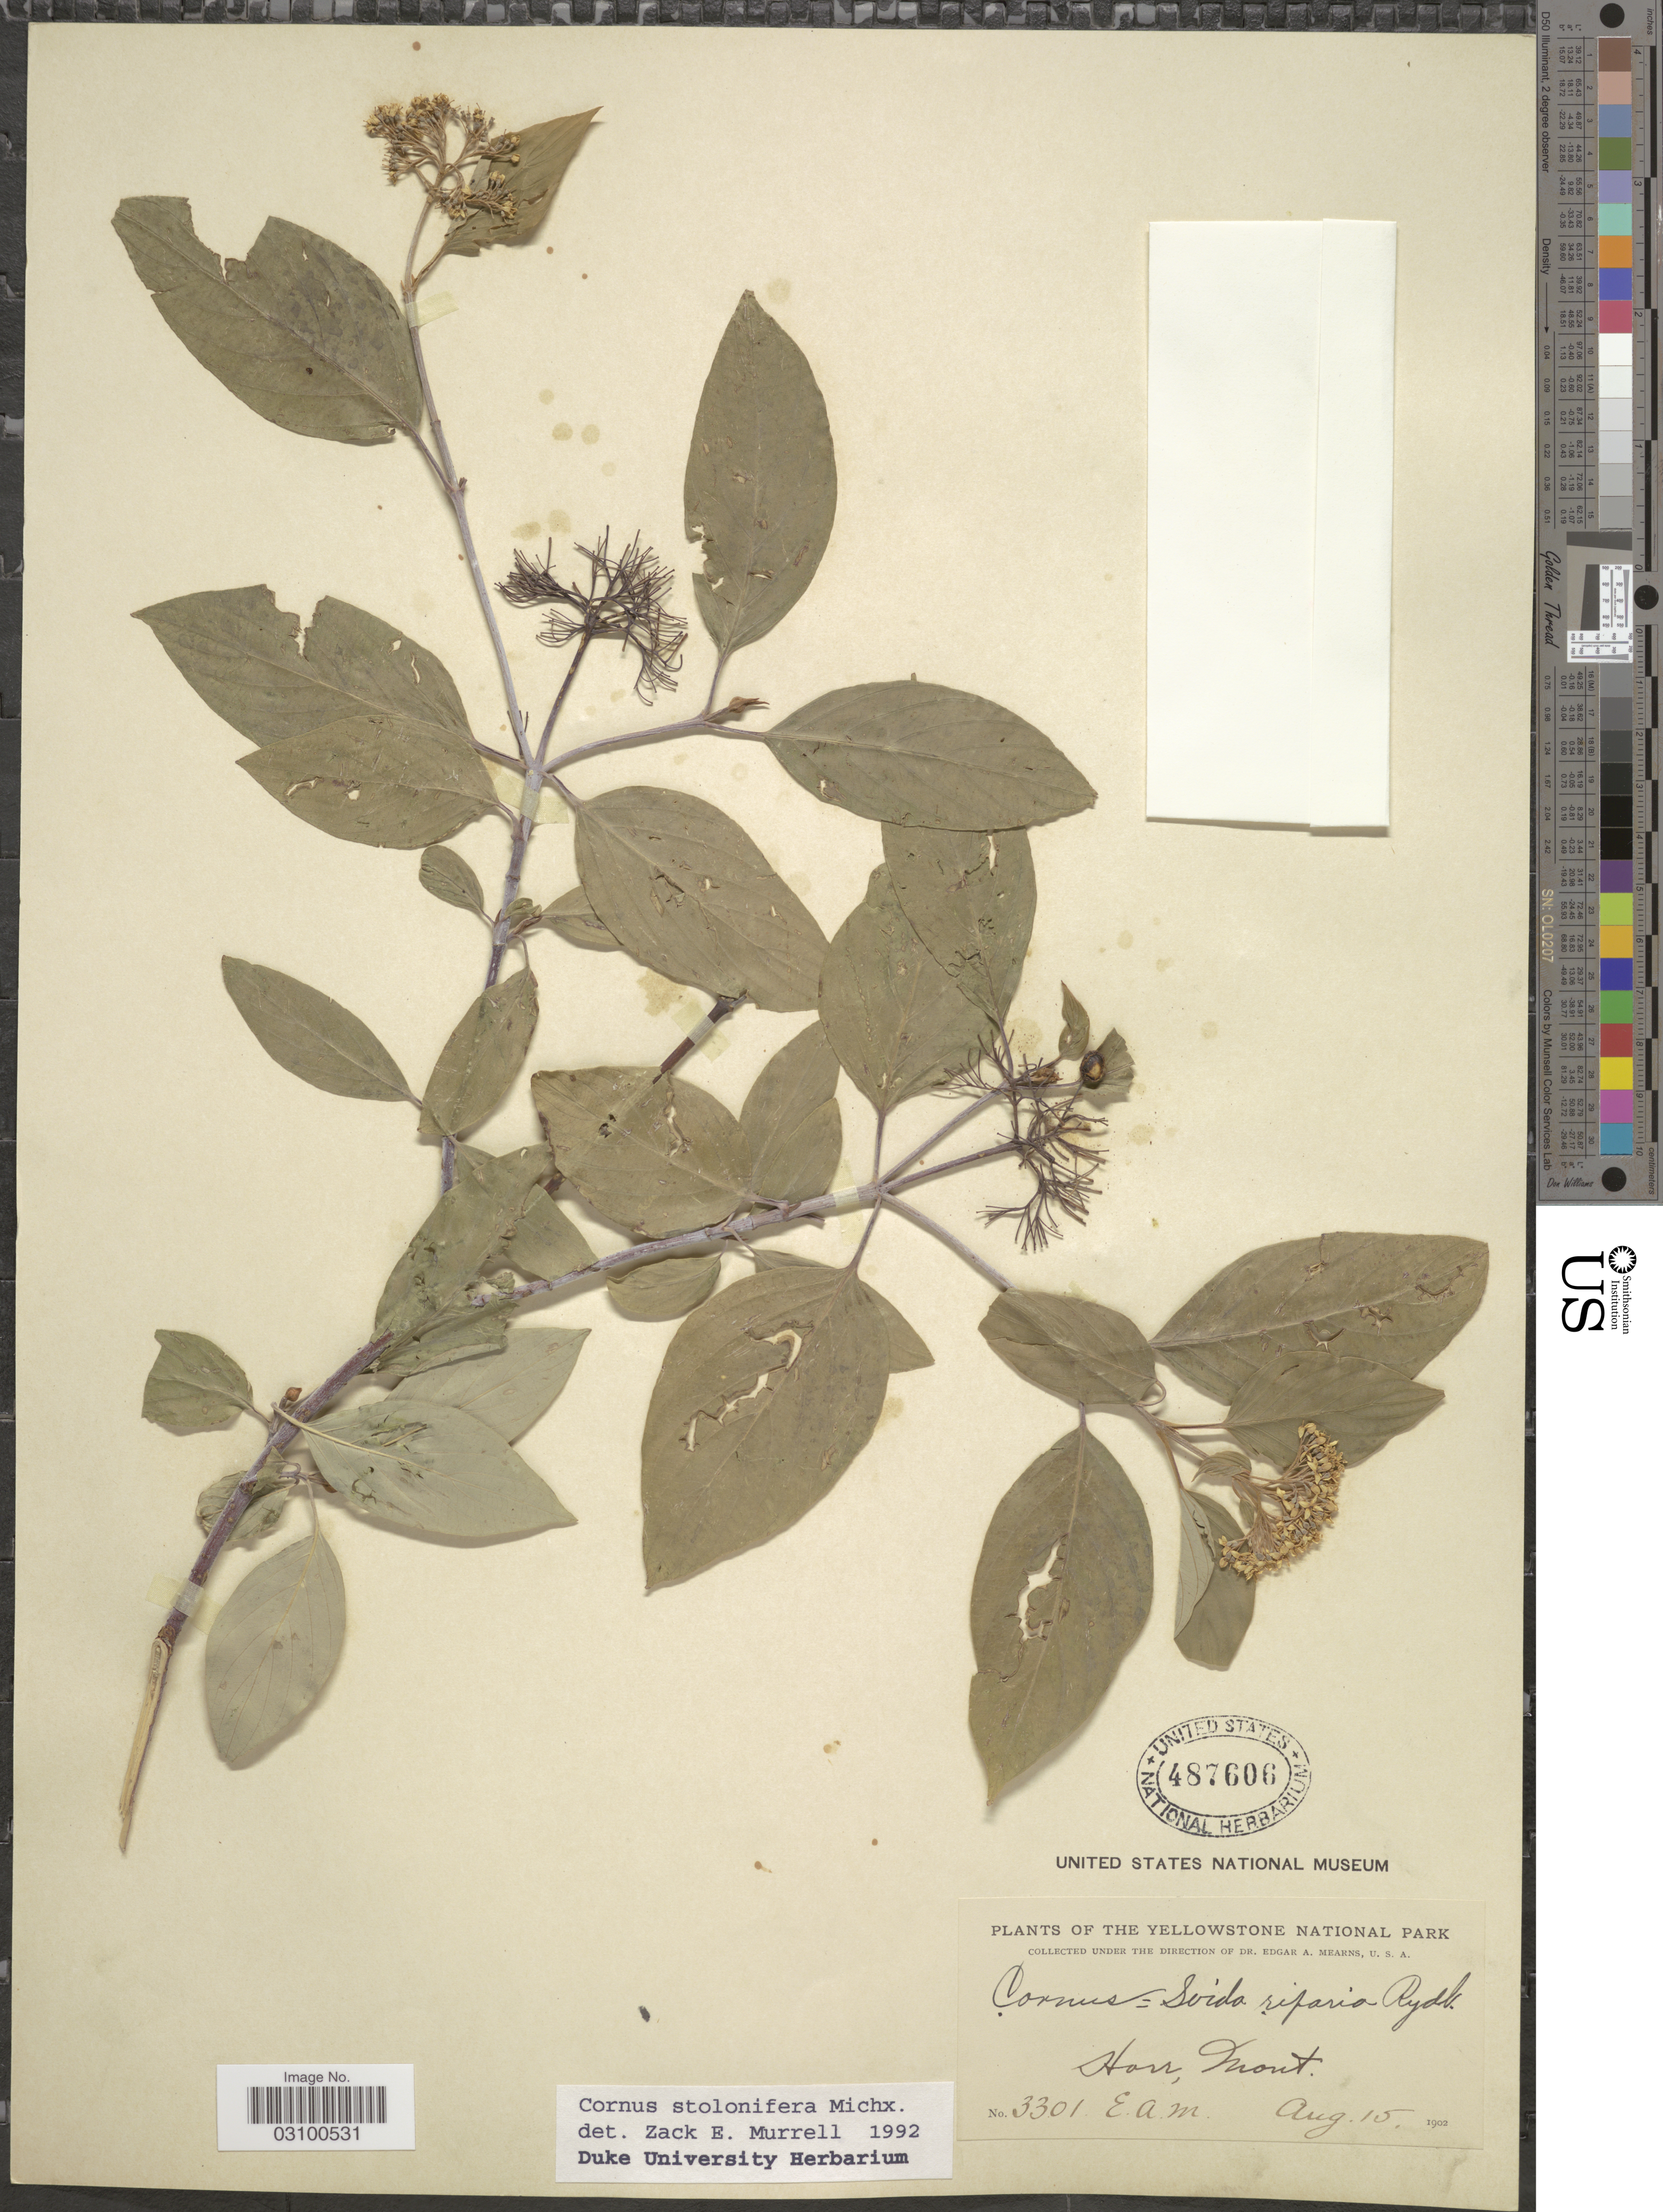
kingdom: Plantae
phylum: Tracheophyta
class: Magnoliopsida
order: Cornales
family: Cornaceae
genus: Cornus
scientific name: Cornus sericea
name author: L.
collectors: E. A. Mearns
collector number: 3301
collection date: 1902-08-15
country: United States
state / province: Montana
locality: Yellowstone National Park. Horr, Mont.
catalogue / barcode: US 487606